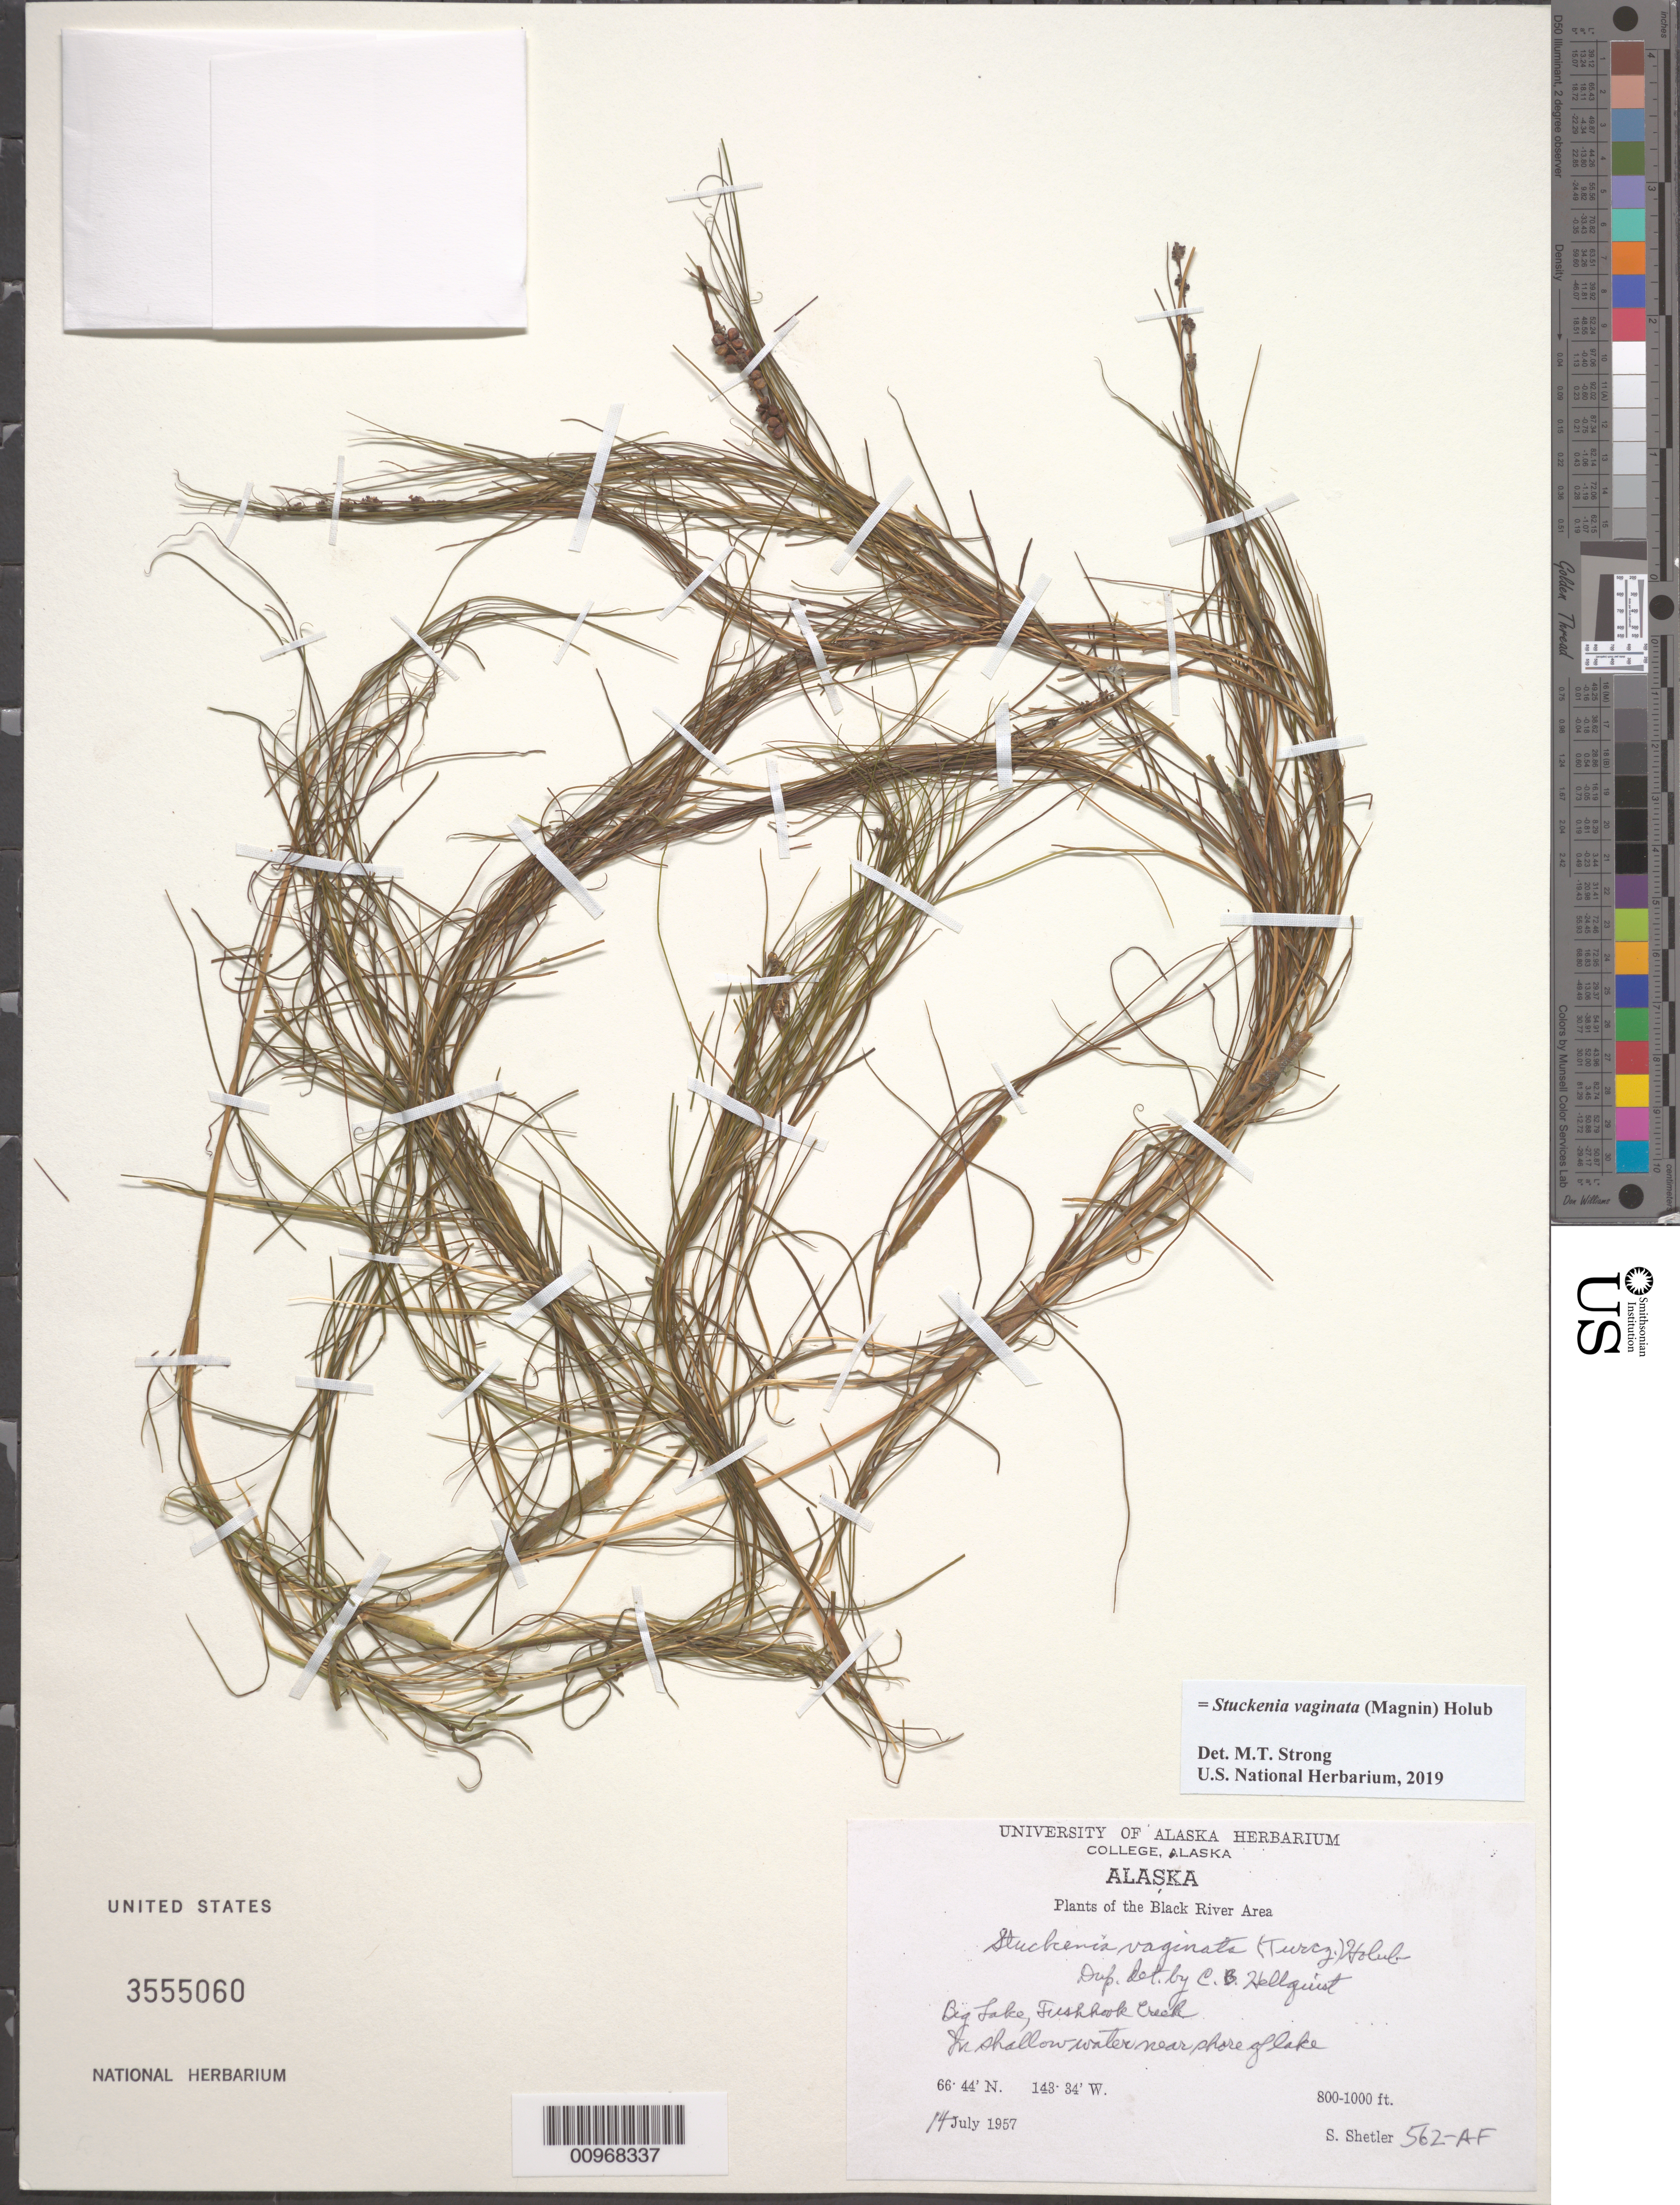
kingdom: Plantae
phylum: Tracheophyta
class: Liliopsida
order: Alismatales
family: Potamogetonaceae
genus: Stuckenia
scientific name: Stuckenia vaginata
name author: (Magnin) Holub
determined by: Strong, Mark T., (BOT), Smithsonian Institution - National Museum of Natural History (UNITED STATES)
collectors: S. Shetler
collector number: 562-AF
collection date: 1957-07-14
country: United States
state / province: Alaska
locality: Black River Area. Big Lake, Fishhook Creek. West shore of lake.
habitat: In shallow water near shore of lake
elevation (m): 244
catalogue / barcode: US 3555060